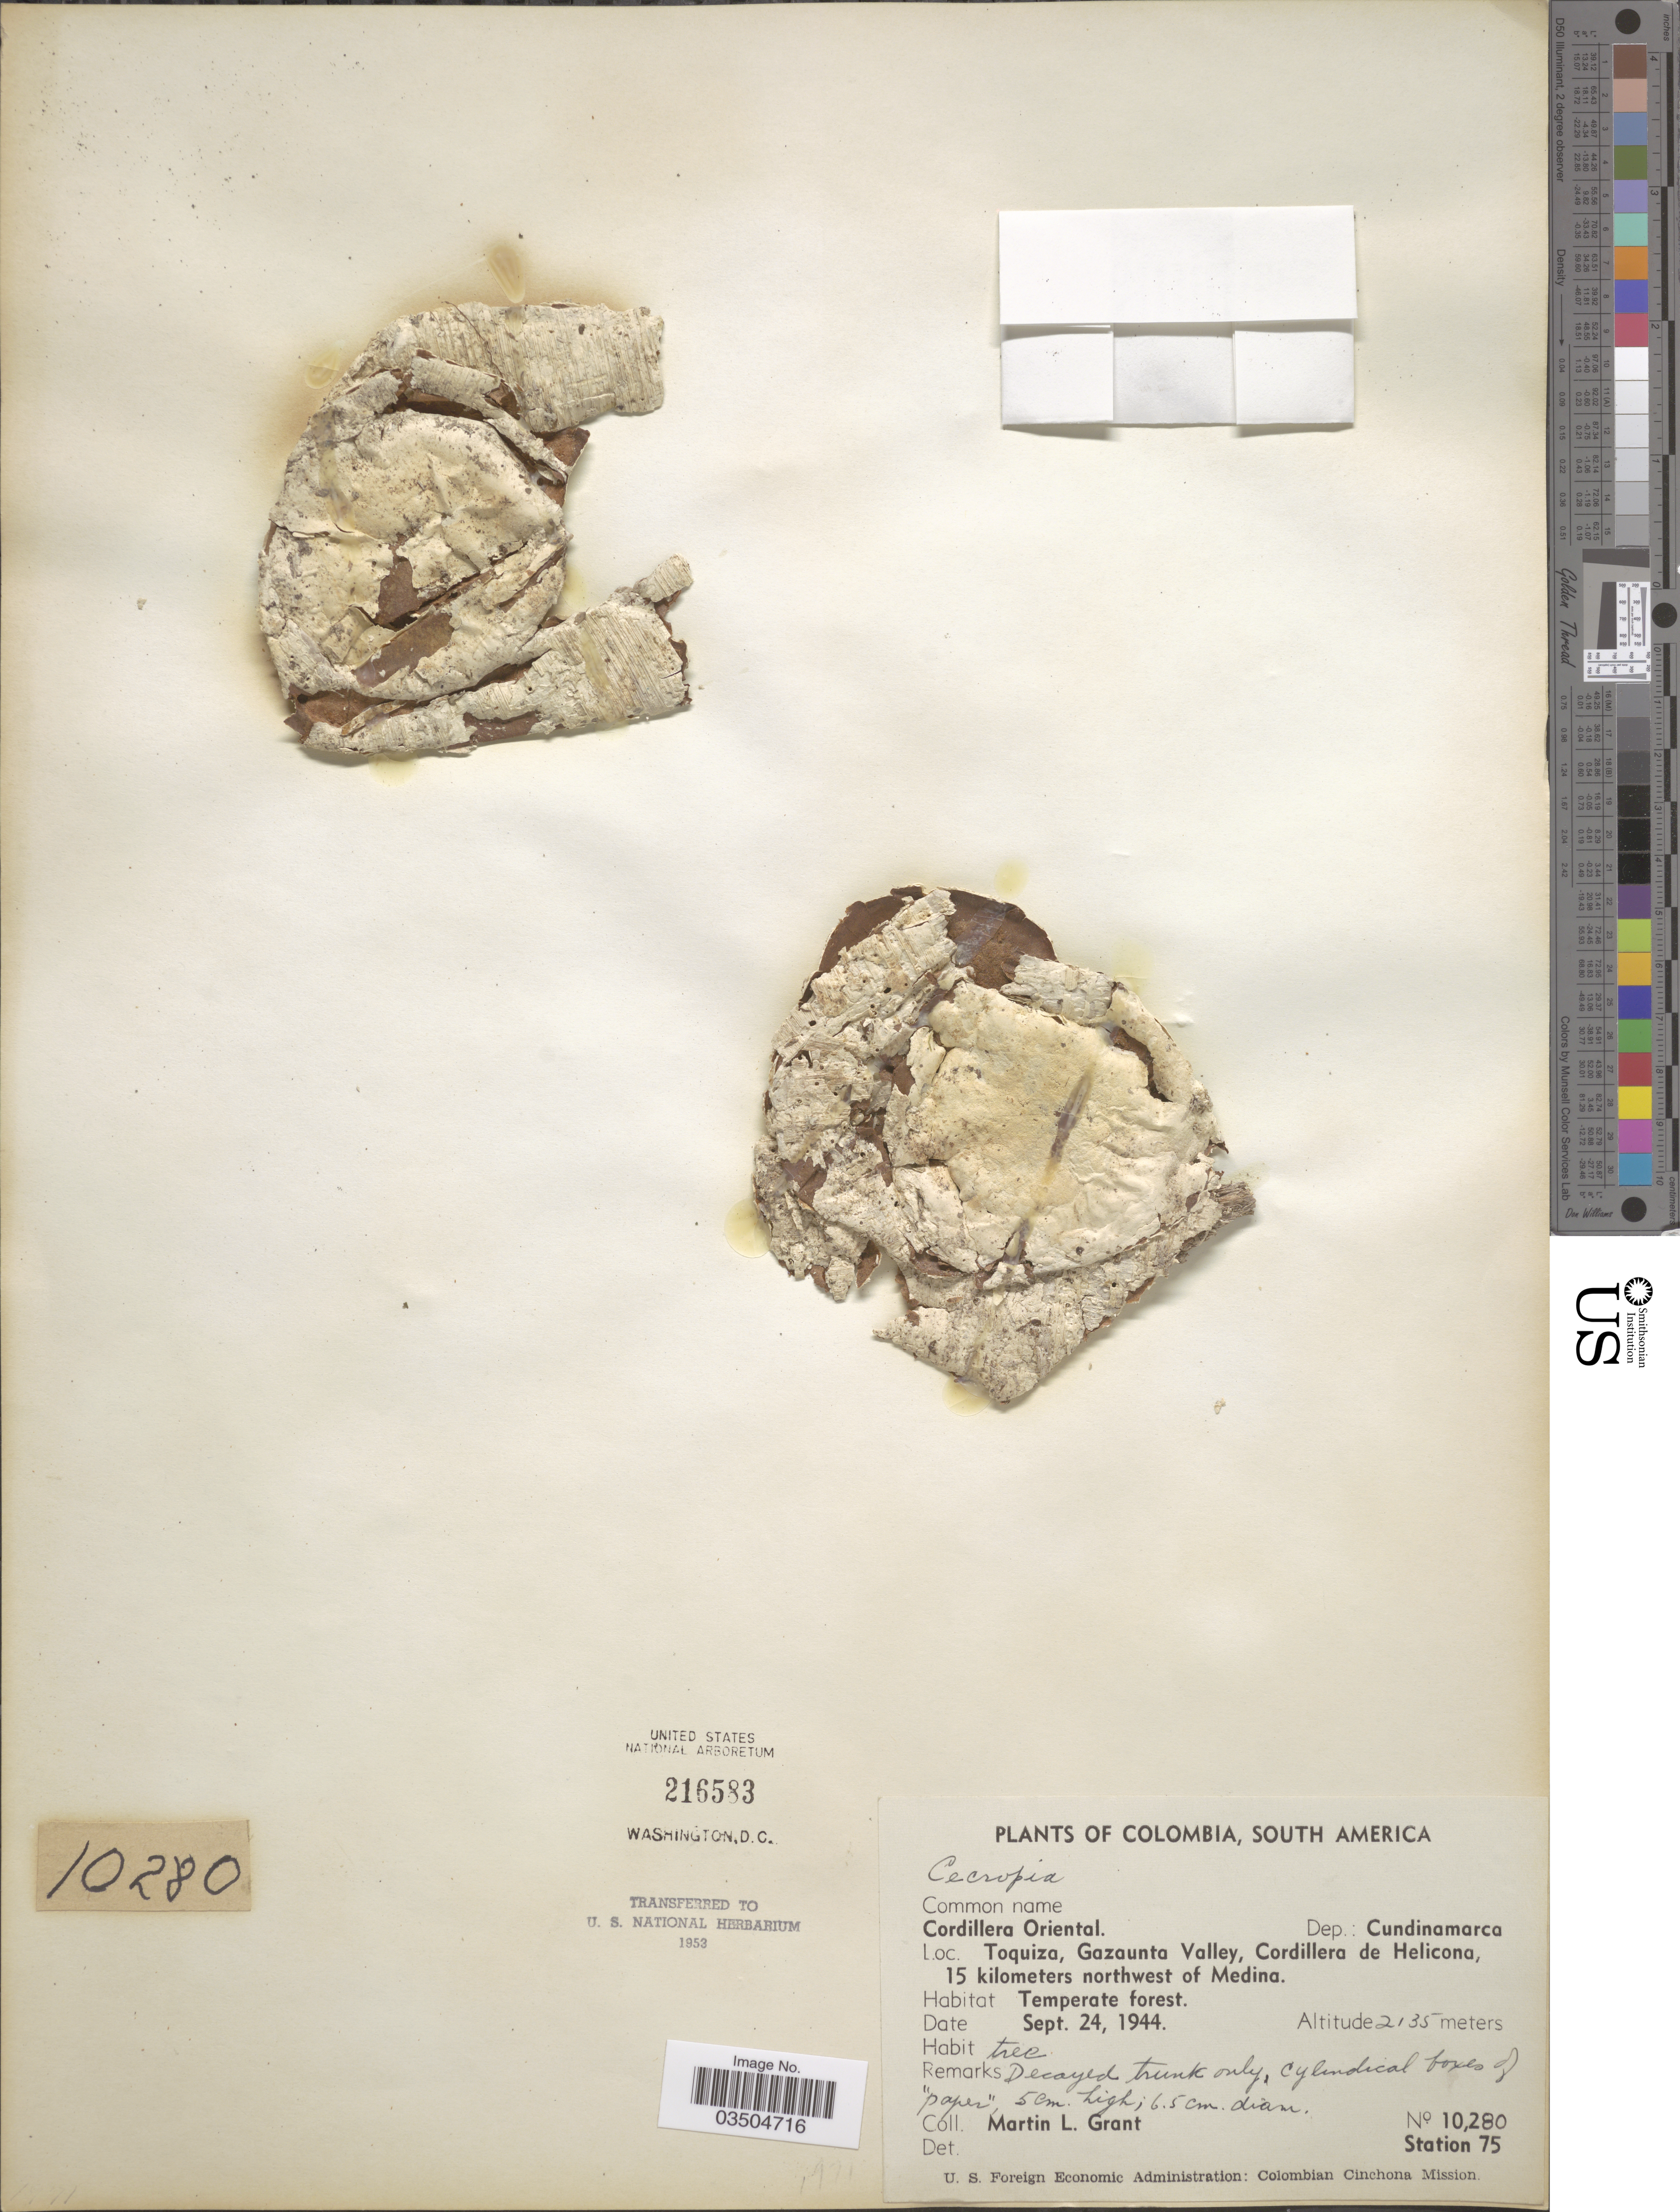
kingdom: Plantae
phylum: Tracheophyta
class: Magnoliopsida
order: Rosales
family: Urticaceae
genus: Cecropia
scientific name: Cecropia sp.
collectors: M. L. Grant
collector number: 10280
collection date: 1944-09-24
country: Colombia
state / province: Cundinamarca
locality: Cordillera Oriental. Dep.: Cundinamarca. Toquiza, Gazaunta Valley, Cordillera de Helicona, 15 kilometers northwest of Medina.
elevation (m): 2135